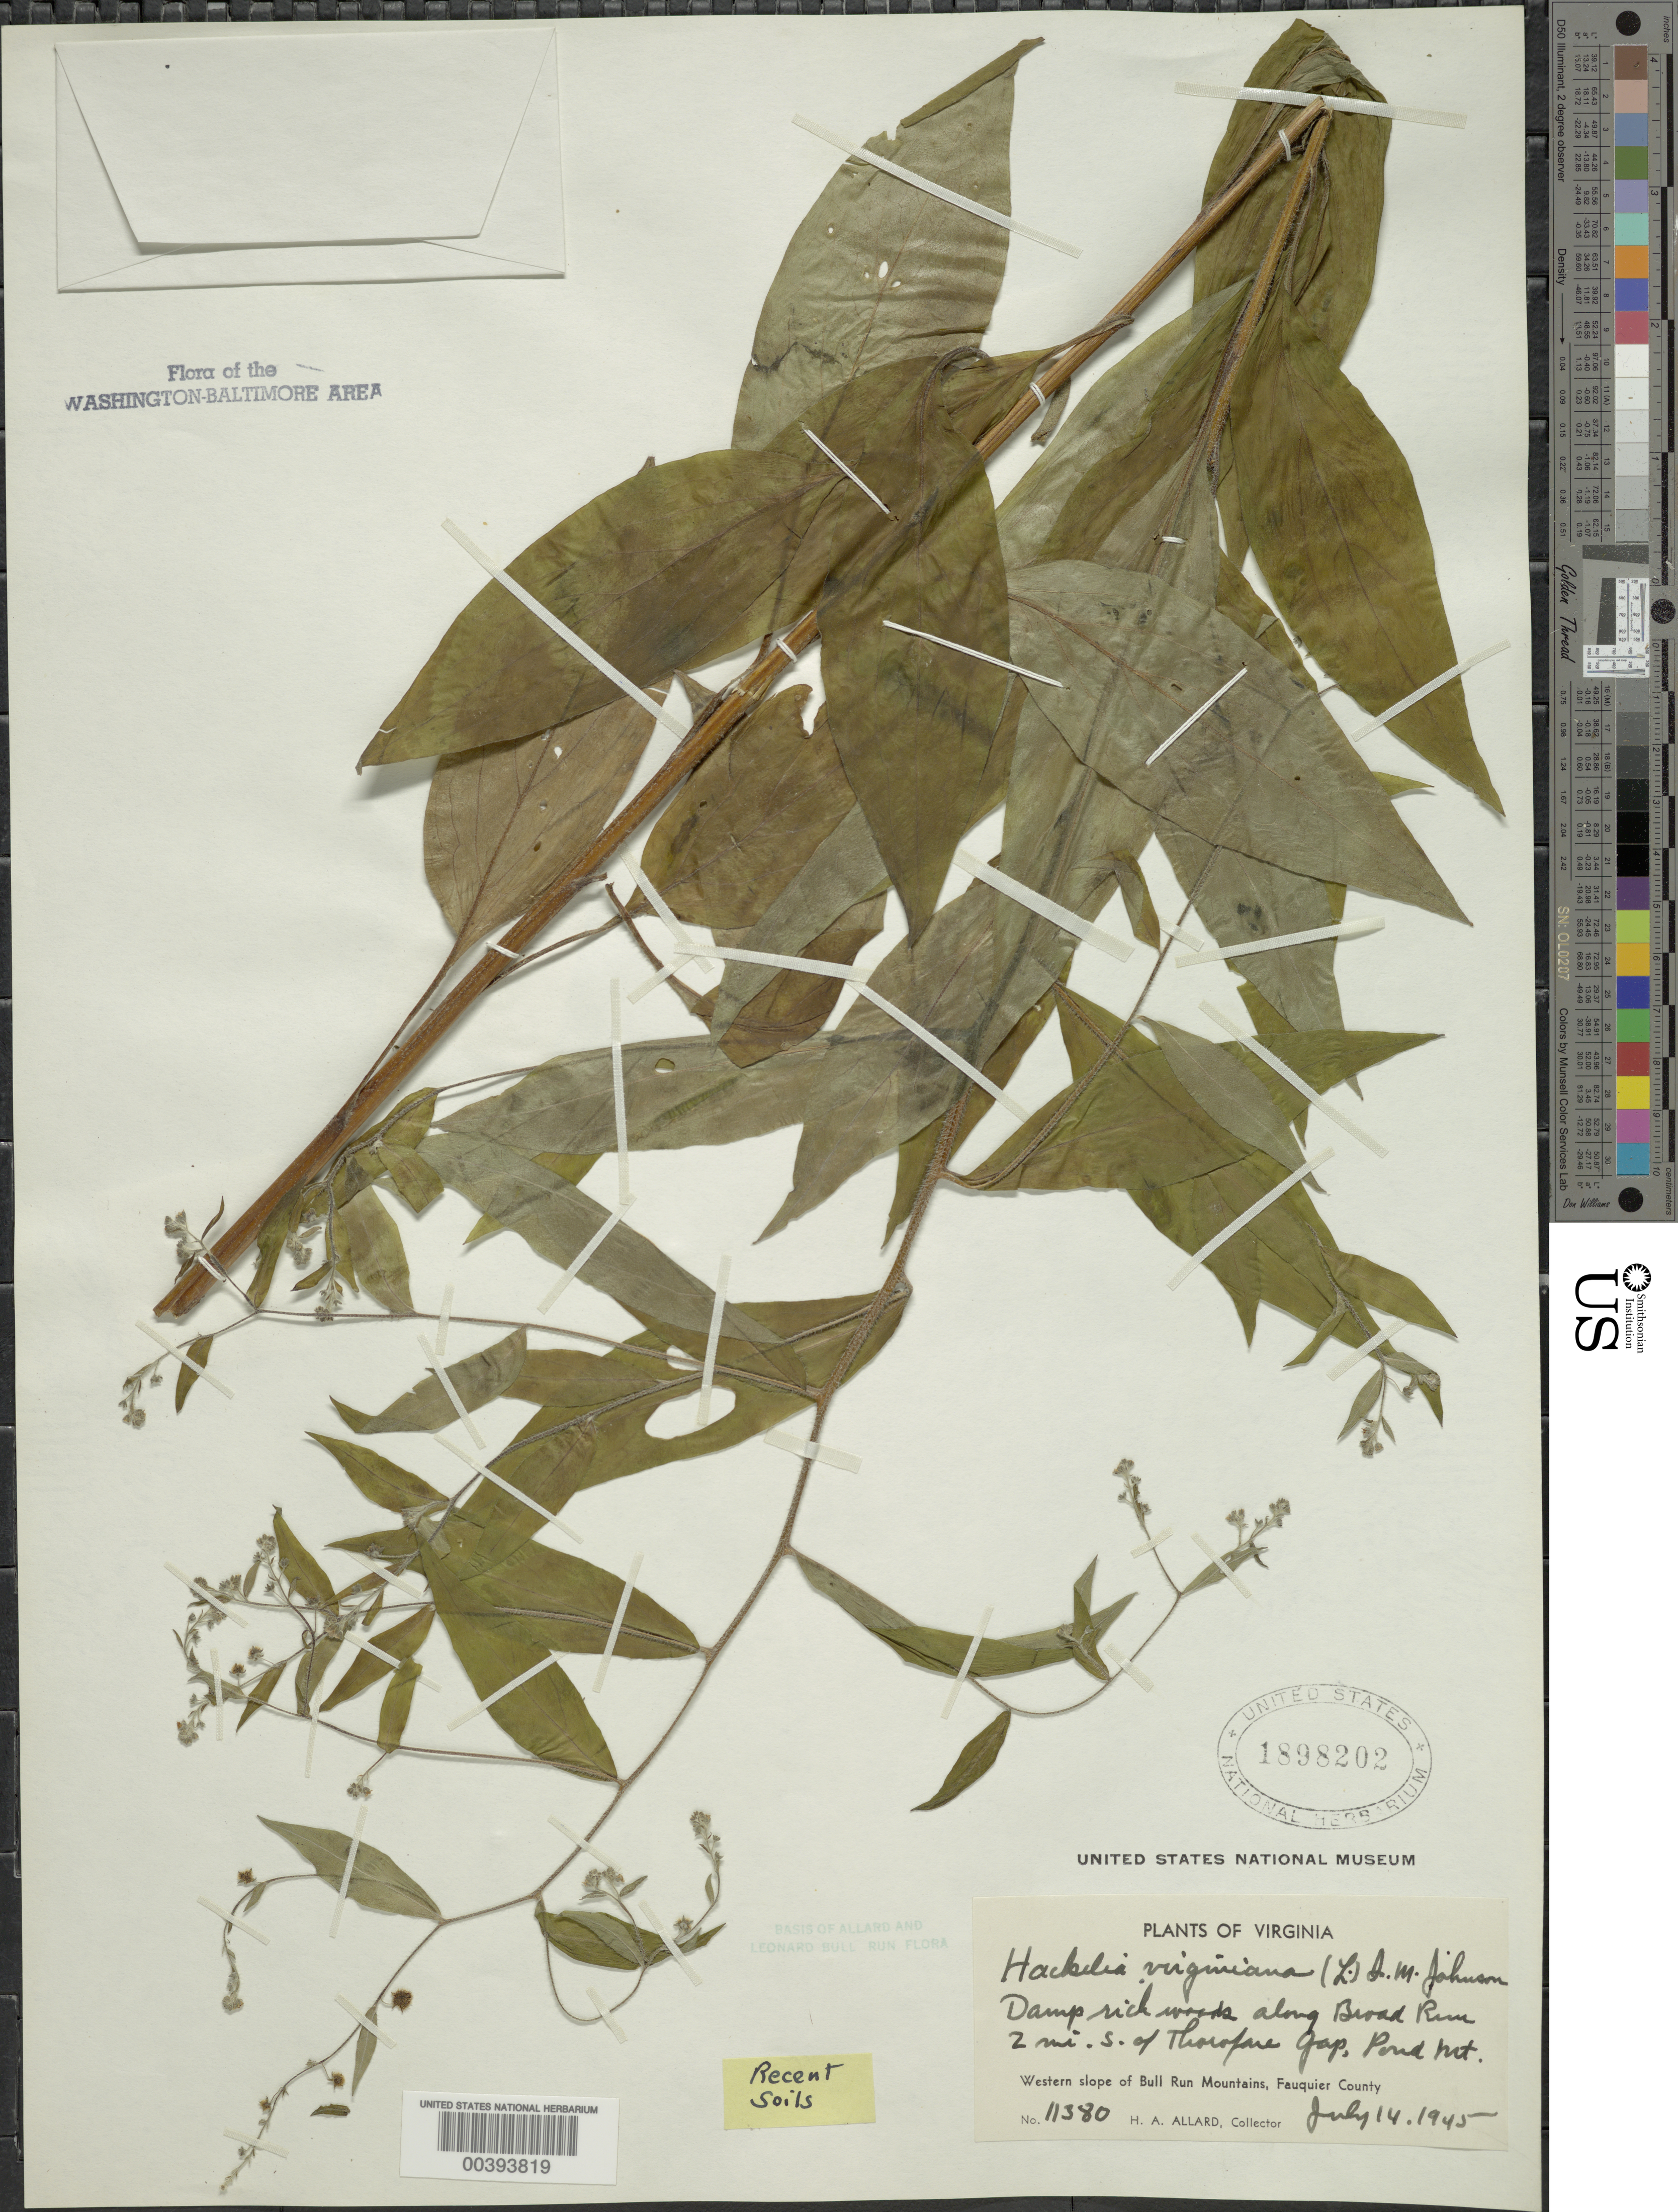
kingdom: Plantae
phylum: Tracheophyta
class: Magnoliopsida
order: Boraginales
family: Boraginaceae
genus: Hackelia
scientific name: Hackelia virginiana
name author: (L.) I.M. Johnst.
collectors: H. A. Allard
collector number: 11380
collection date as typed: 14 --- 1945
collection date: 1945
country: United States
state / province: Virginia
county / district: Fauquier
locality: Broad Run, south of Thorofare Gap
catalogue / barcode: US 1898202